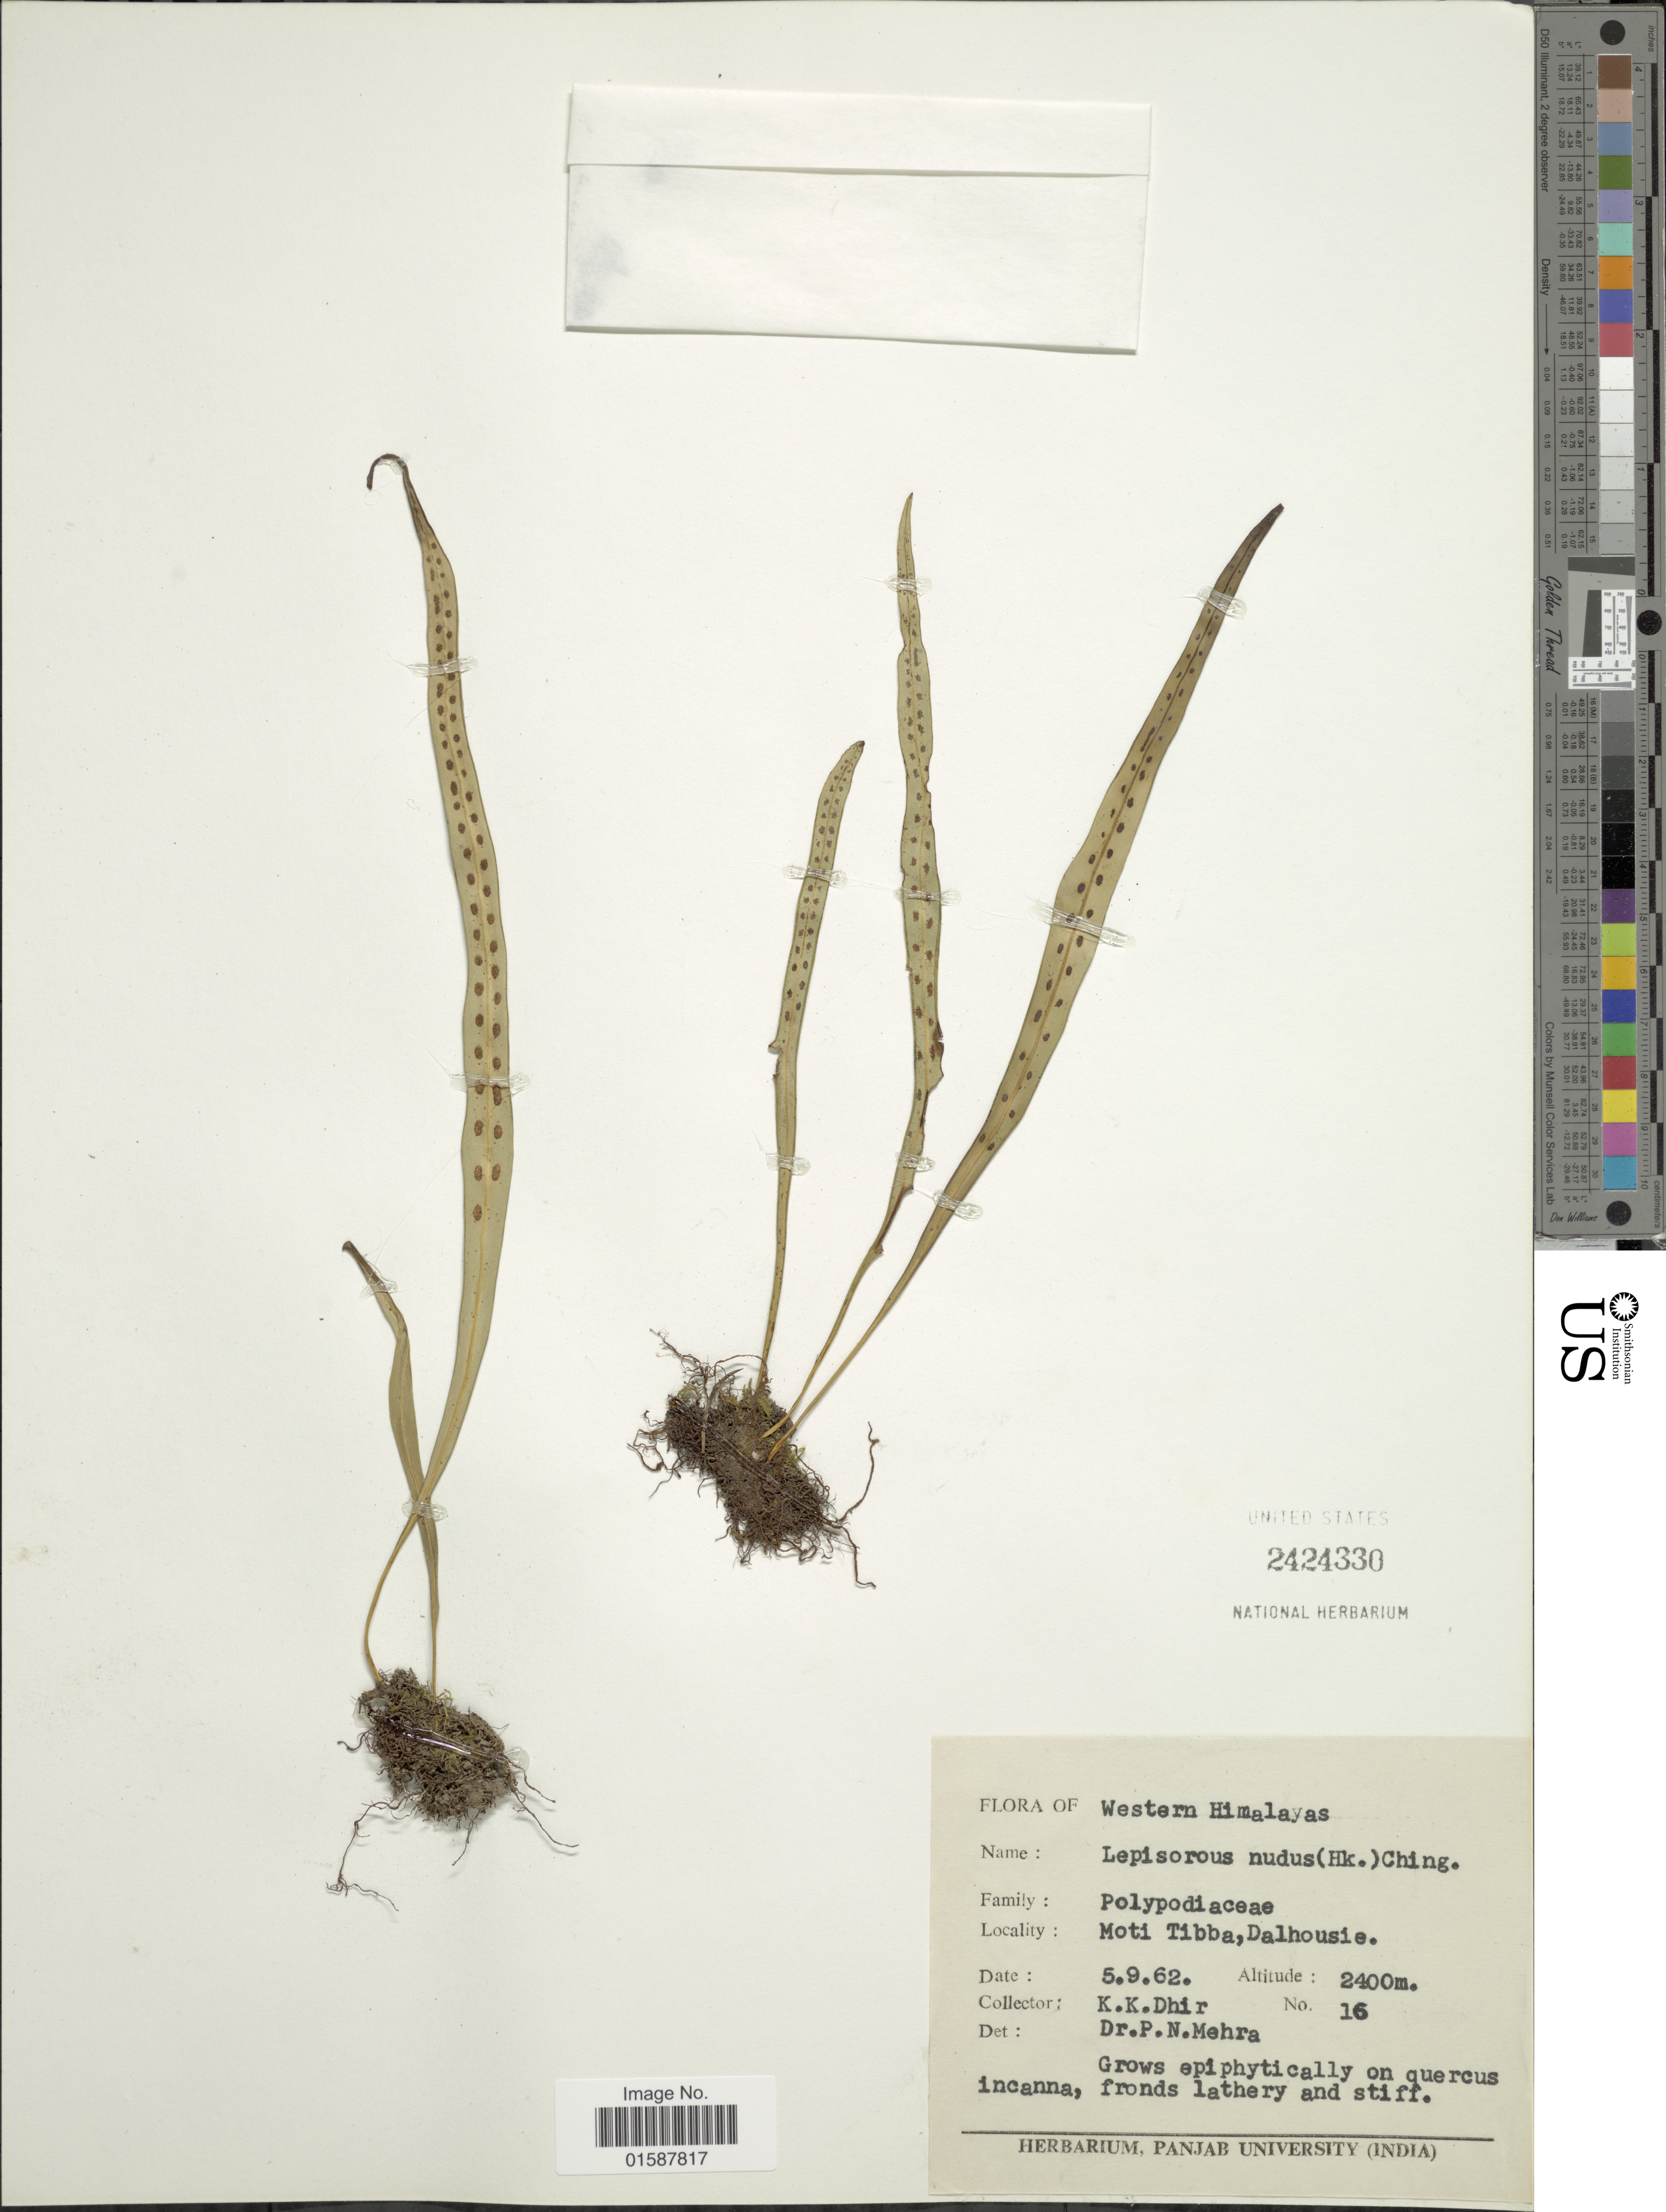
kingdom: Plantae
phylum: Tracheophyta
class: Polypodiopsida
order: Polypodiales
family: Polypodiaceae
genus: Lepisorus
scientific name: Lepisorus nuduisculum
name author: (Kunze)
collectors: K. Dhir & P. N. Mehra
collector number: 16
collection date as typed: Transcribed d/m/y: 5/9/62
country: India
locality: Western Himalayas. Moti Tibba, Dalhousie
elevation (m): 2400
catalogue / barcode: US 2424330